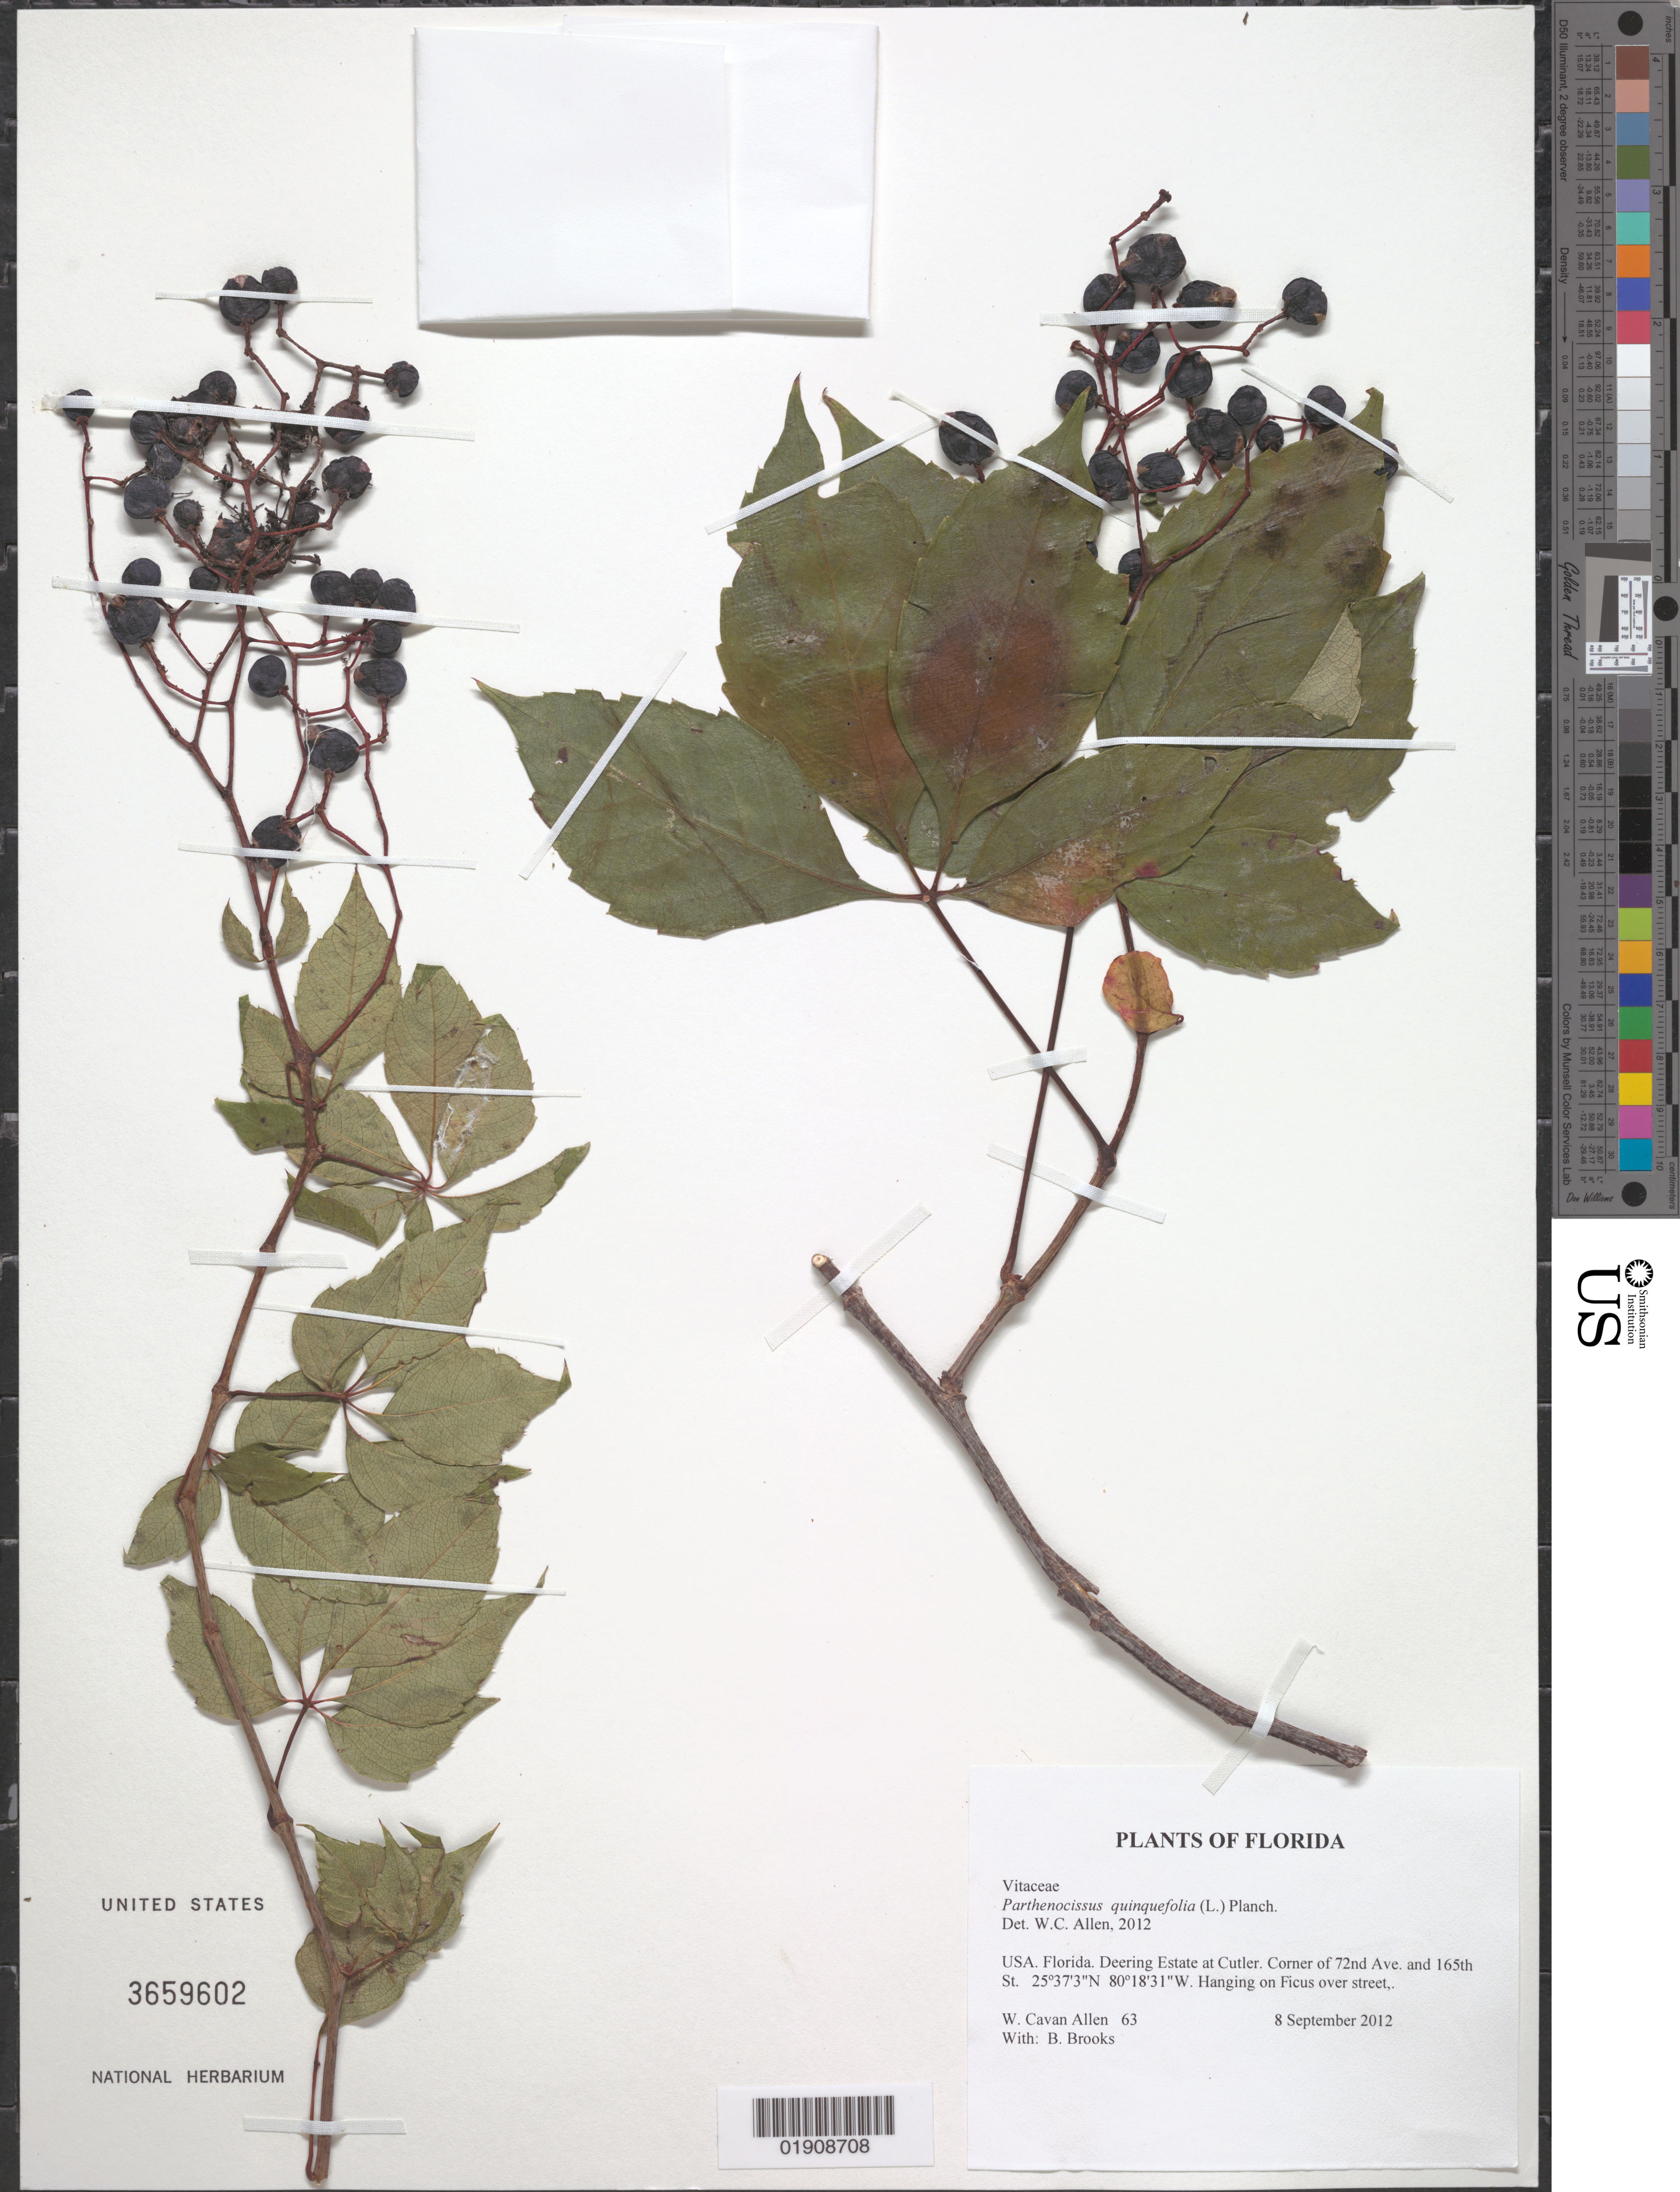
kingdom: Plantae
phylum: Tracheophyta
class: Magnoliopsida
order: Vitales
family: Vitaceae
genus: Parthenocissus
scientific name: Parthenocissus quinquefolia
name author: (L.) Planch.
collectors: W. C. Allen & B. Brooks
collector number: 63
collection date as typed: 8 September 2012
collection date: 2012-09-08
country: United States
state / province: Florida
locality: Deering Estate at Cutler. Corner of 72nd Ave and 165th St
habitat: Hanging on Ficus over stree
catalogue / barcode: US 3659602